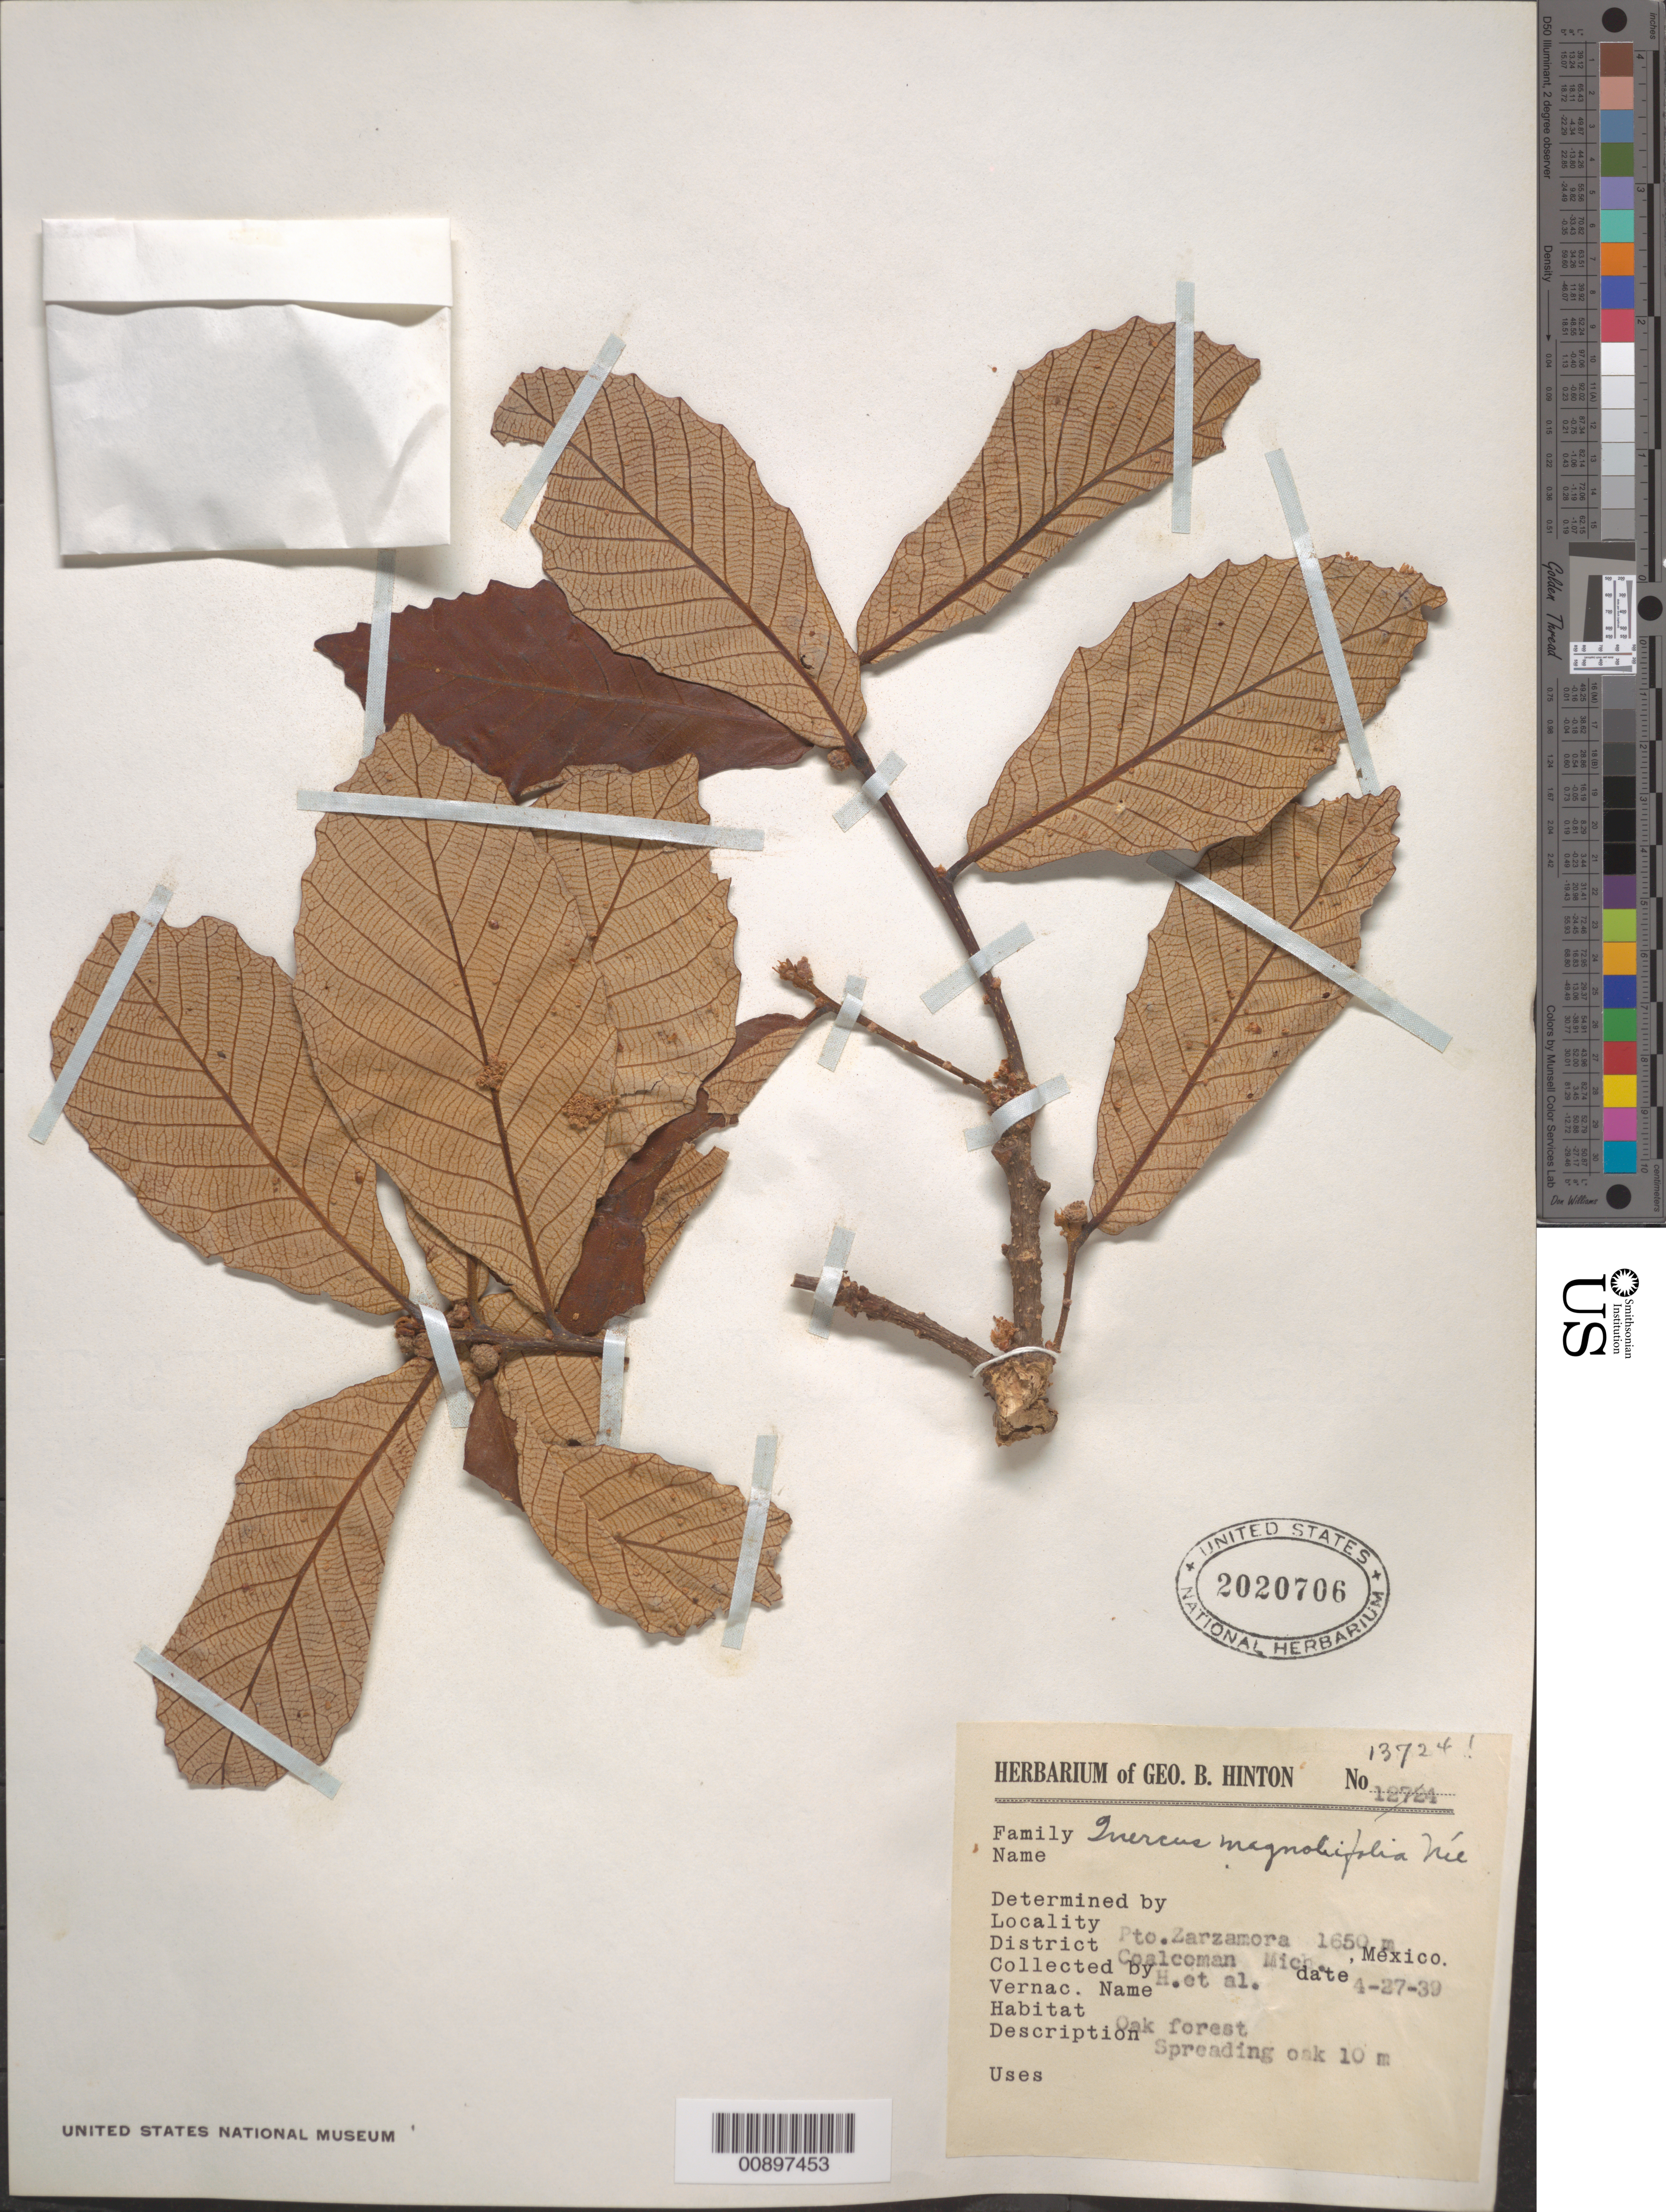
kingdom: Plantae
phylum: Tracheophyta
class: Magnoliopsida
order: Fagales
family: Fagaceae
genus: Quercus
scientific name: Quercus magnoliifolia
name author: Née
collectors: G. B. Hinton & et al.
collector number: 13741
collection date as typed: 27 Apr 1939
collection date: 1939-04-27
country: Mexico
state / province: Michoacán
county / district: Coalcomán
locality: Pto. Zarzamora, District Coalcomán, Michoacán.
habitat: Oak forest.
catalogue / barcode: US 2020706